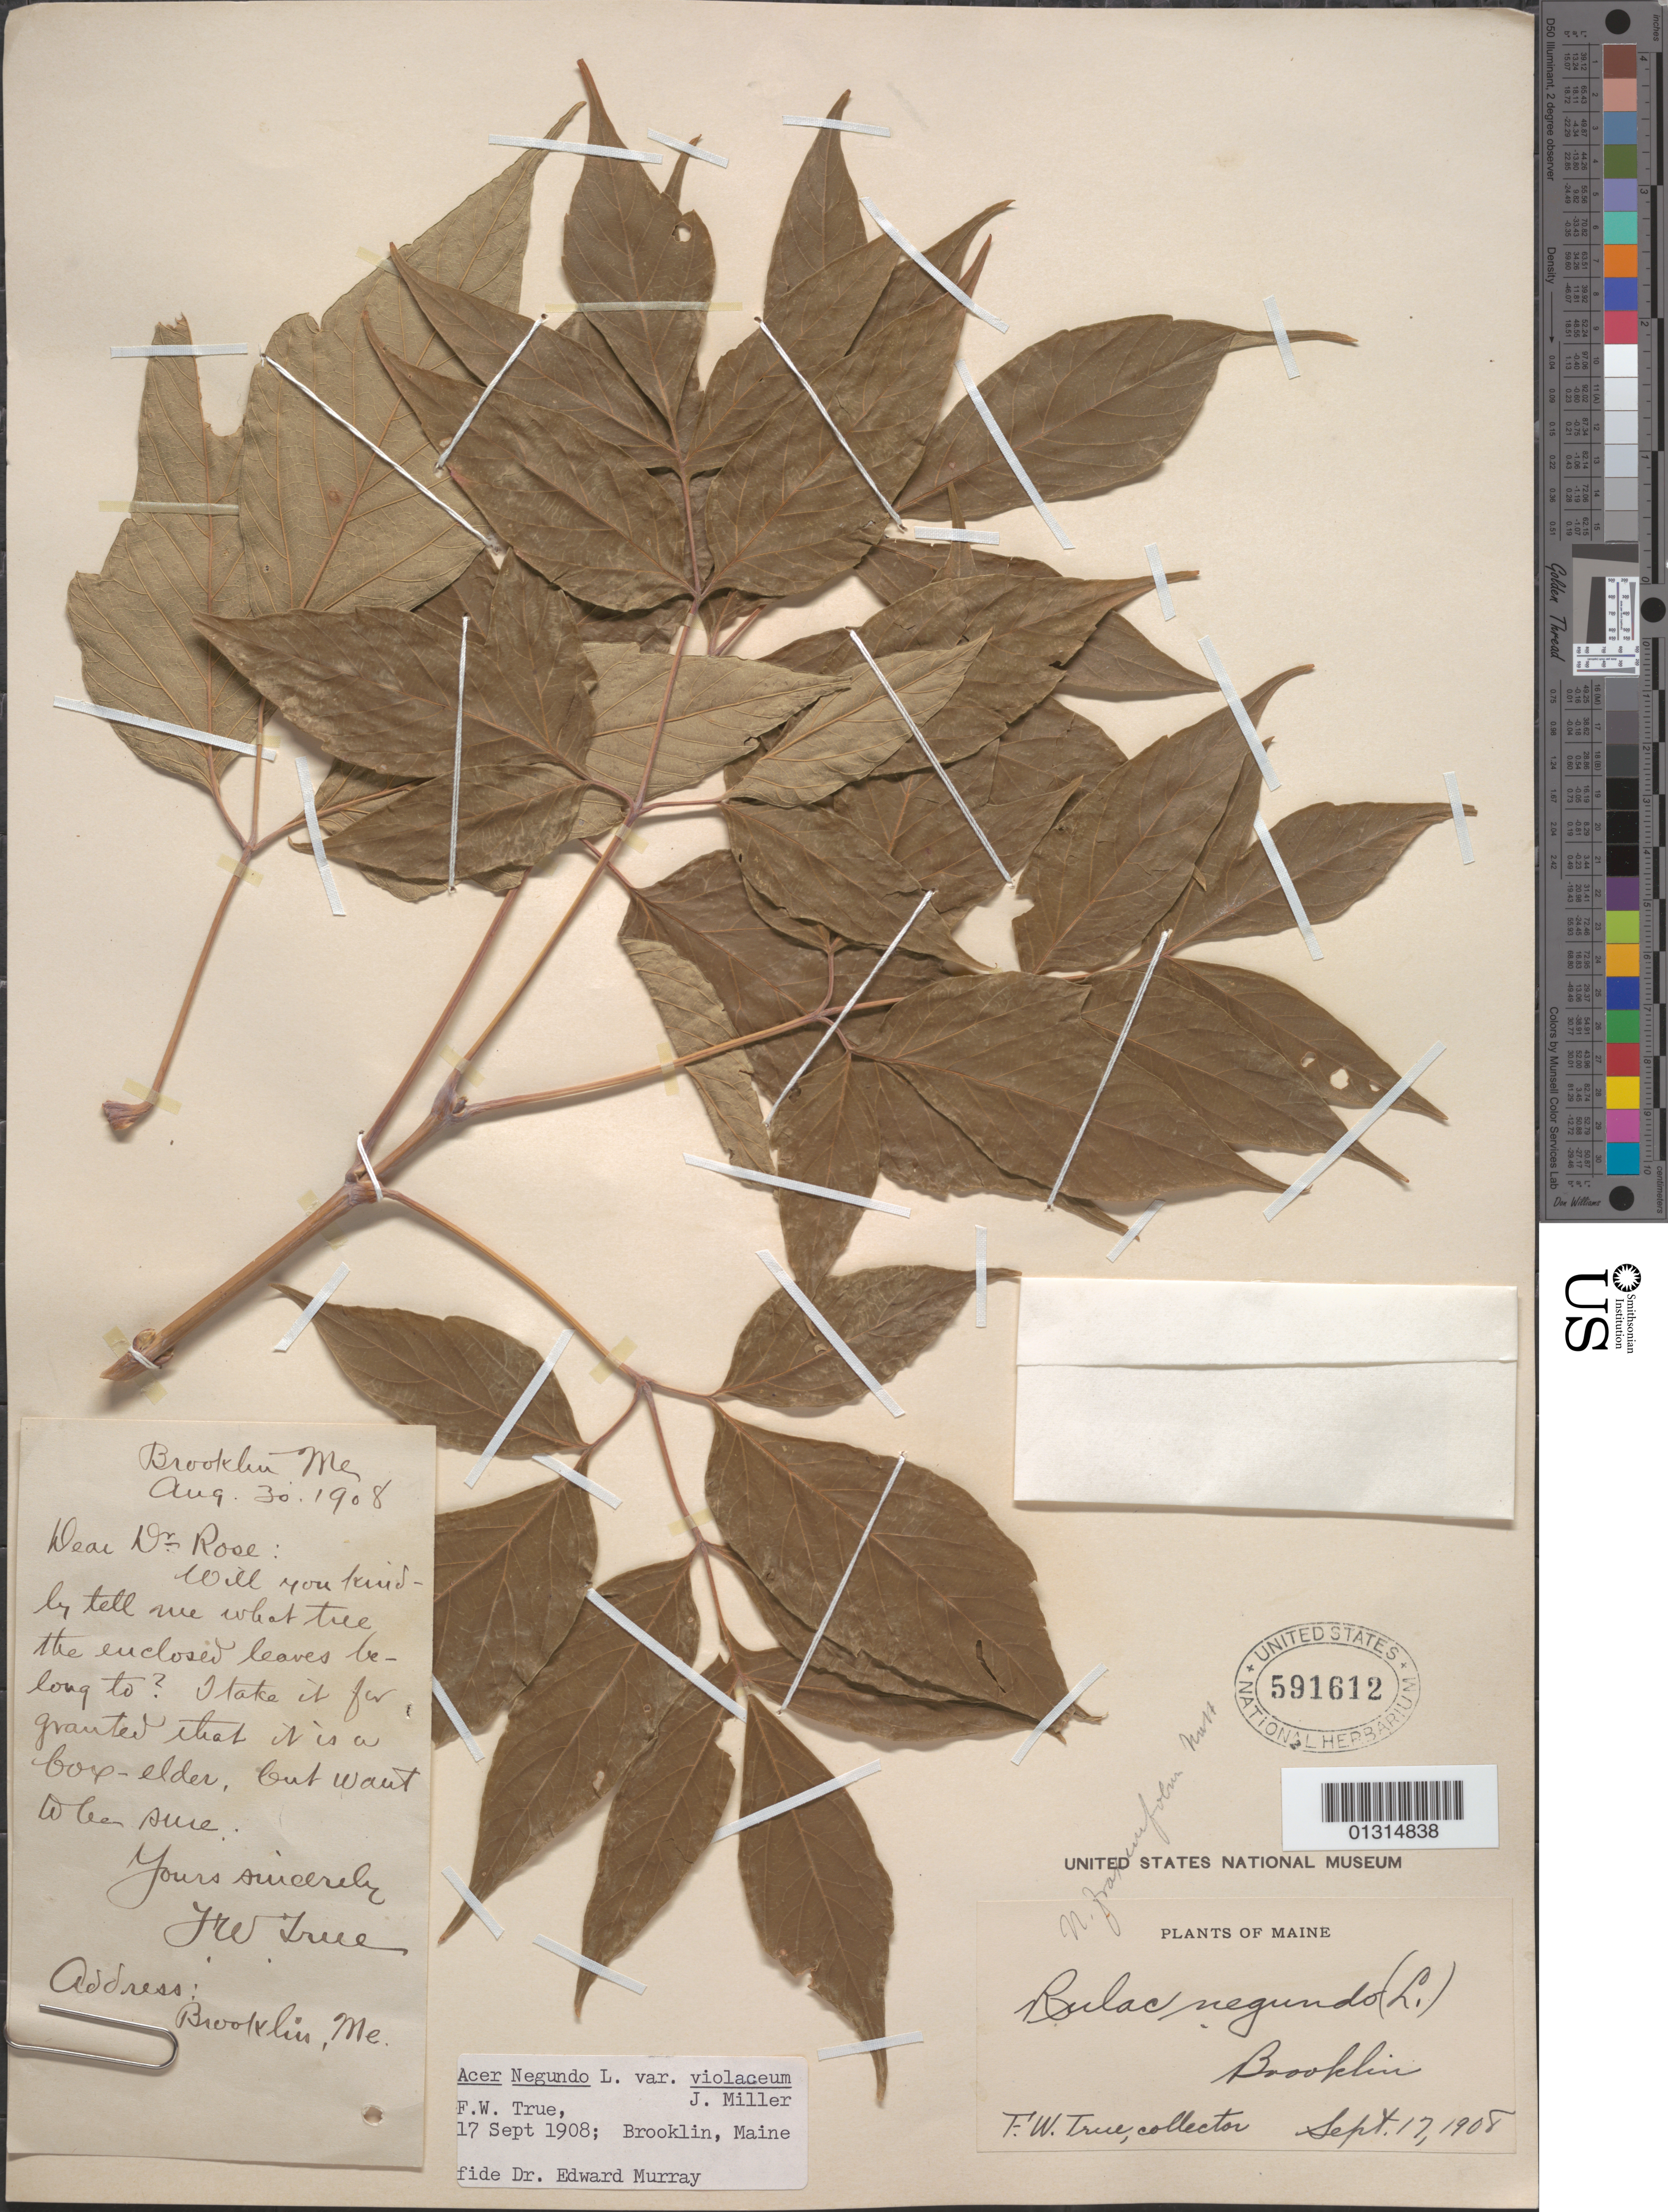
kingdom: Plantae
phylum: Tracheophyta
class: Magnoliopsida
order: Sapindales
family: Sapindaceae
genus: Acer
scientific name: Acer negundo var. violaceum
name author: (Booth ex Loudon) H. Jaeger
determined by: Murray, Edward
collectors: F. True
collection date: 1908-09-17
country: United States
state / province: Maine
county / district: Hancock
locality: Brooklin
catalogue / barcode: US 591612